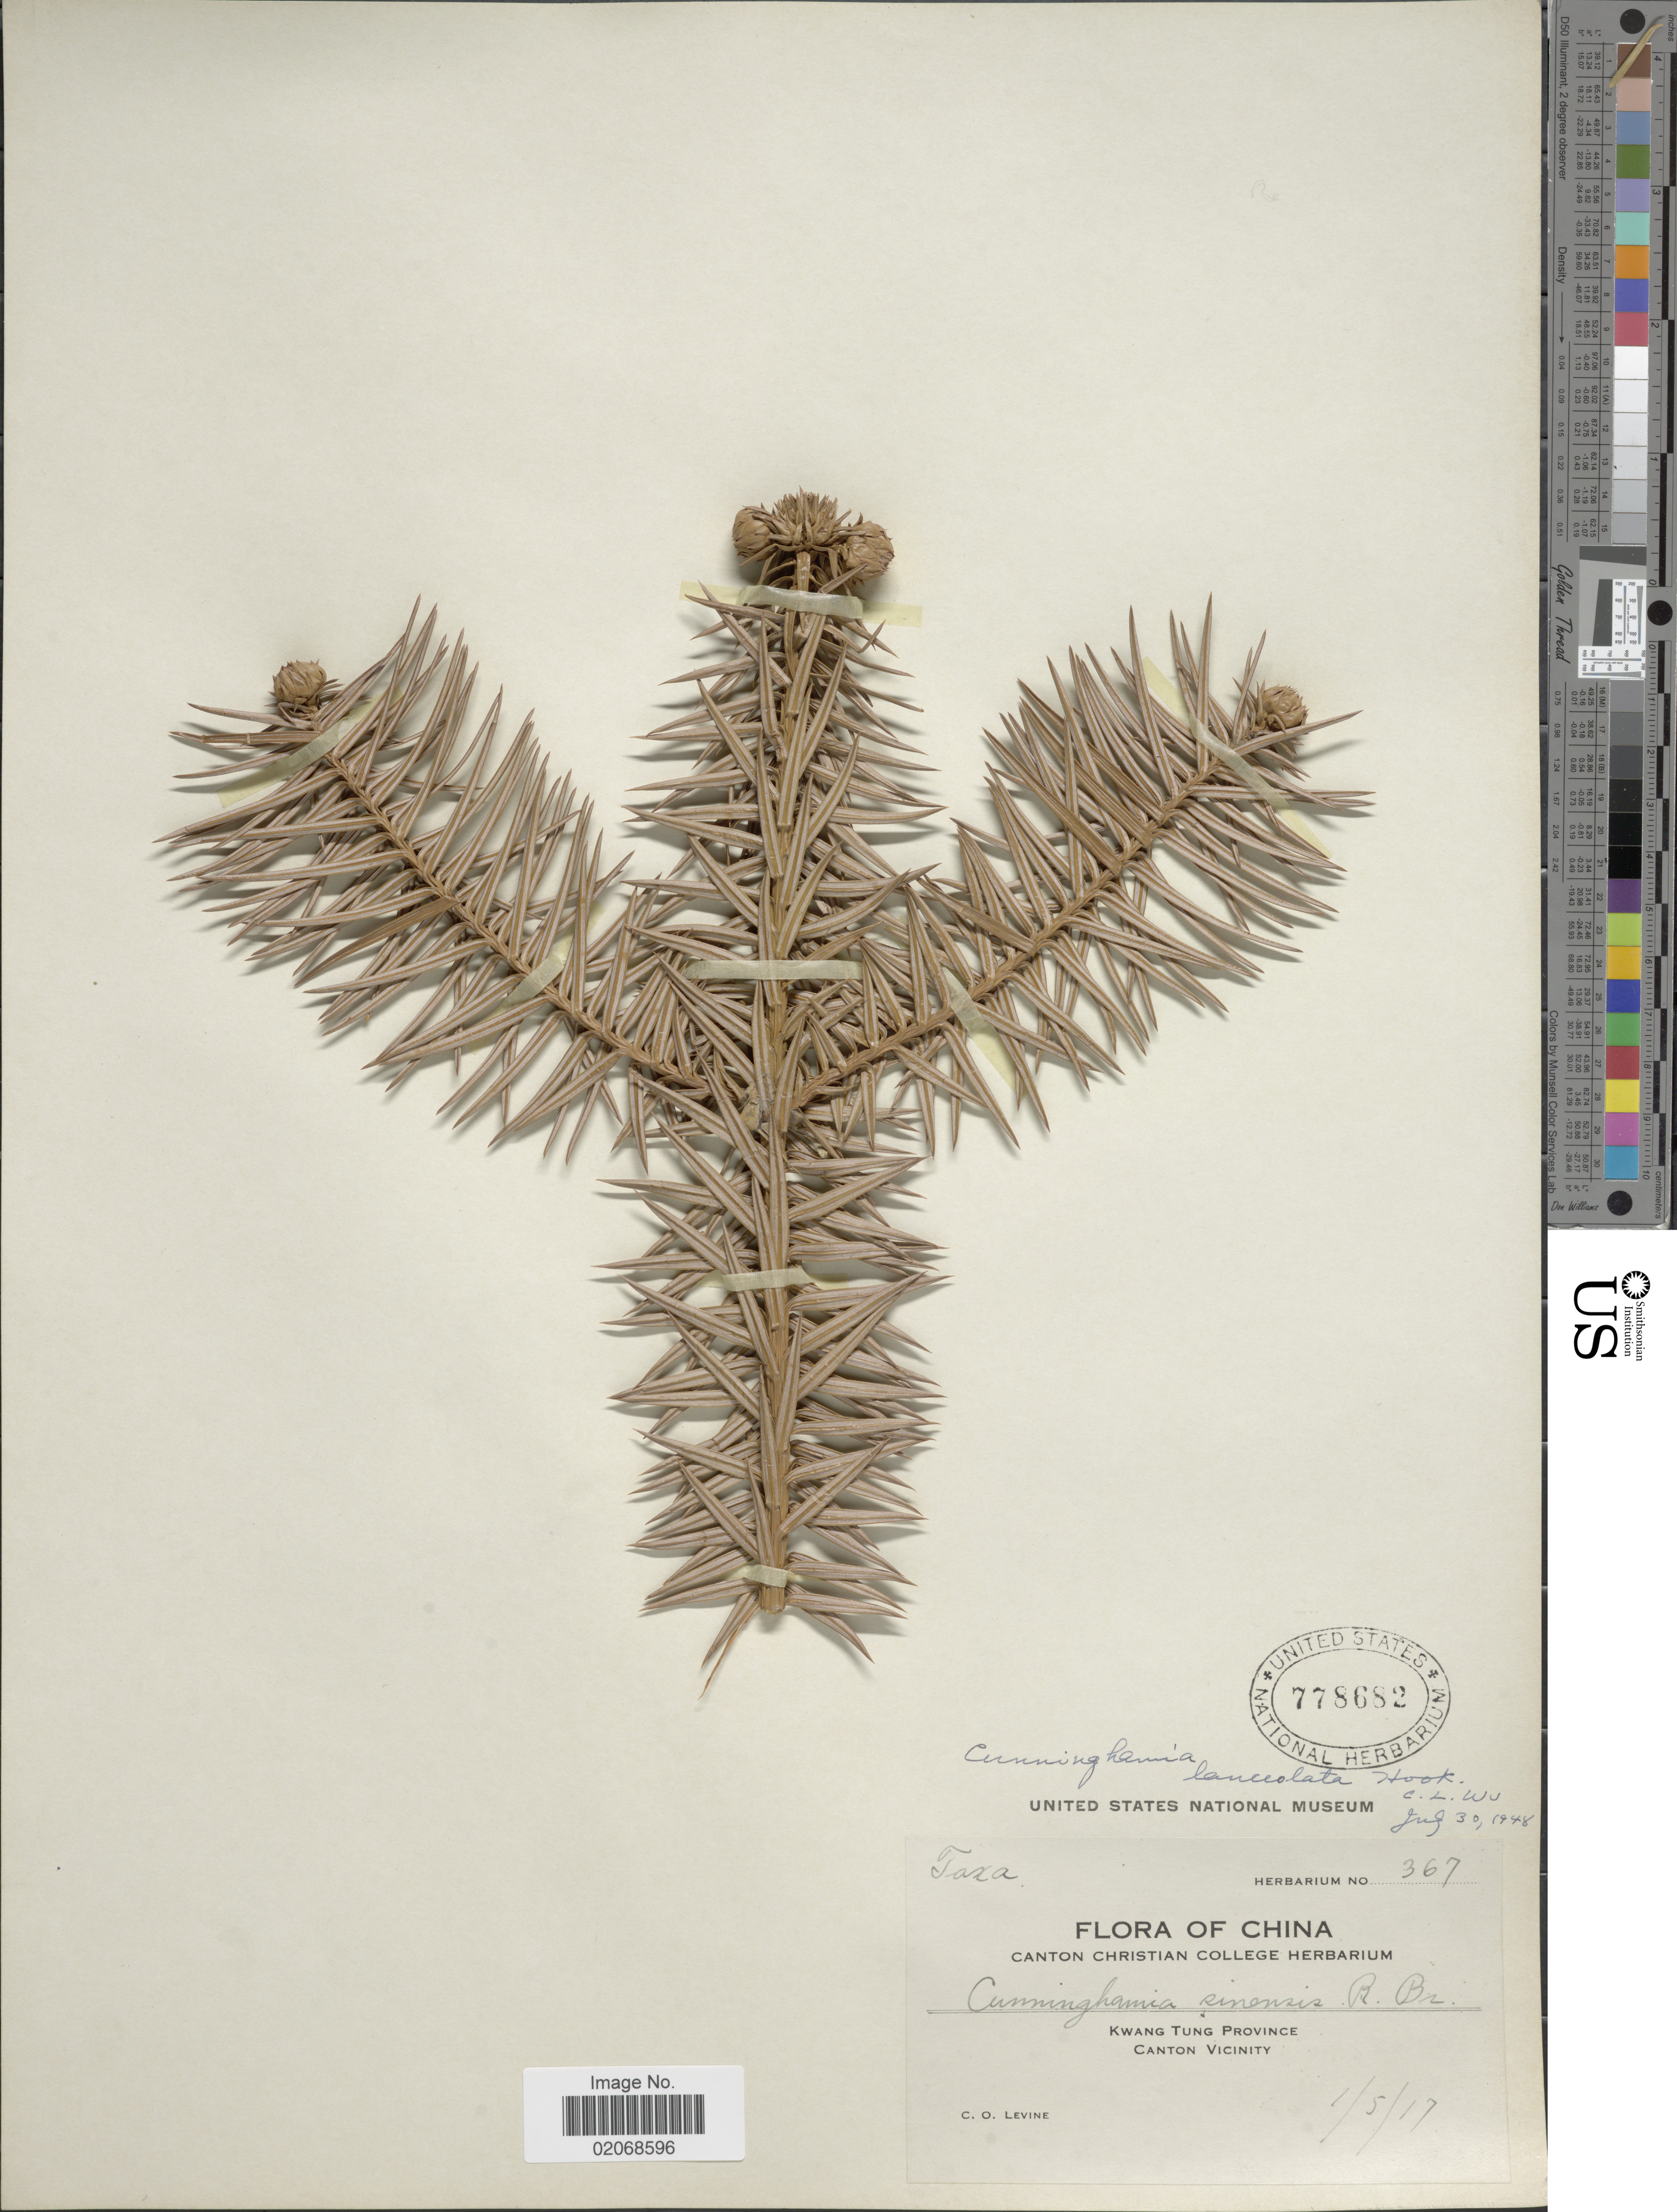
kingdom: Plantae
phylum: Tracheophyta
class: Pinopsida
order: Pinales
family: Cupressaceae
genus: Cunninghamia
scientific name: Cunninghamia lanceolata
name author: (Lamb.) Hook.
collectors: C. O. Levine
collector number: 367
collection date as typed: Transcribed d/m/y: 1/5/17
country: China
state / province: Guangdong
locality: Kwang Tung, Canton vicinity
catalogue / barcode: US 778682